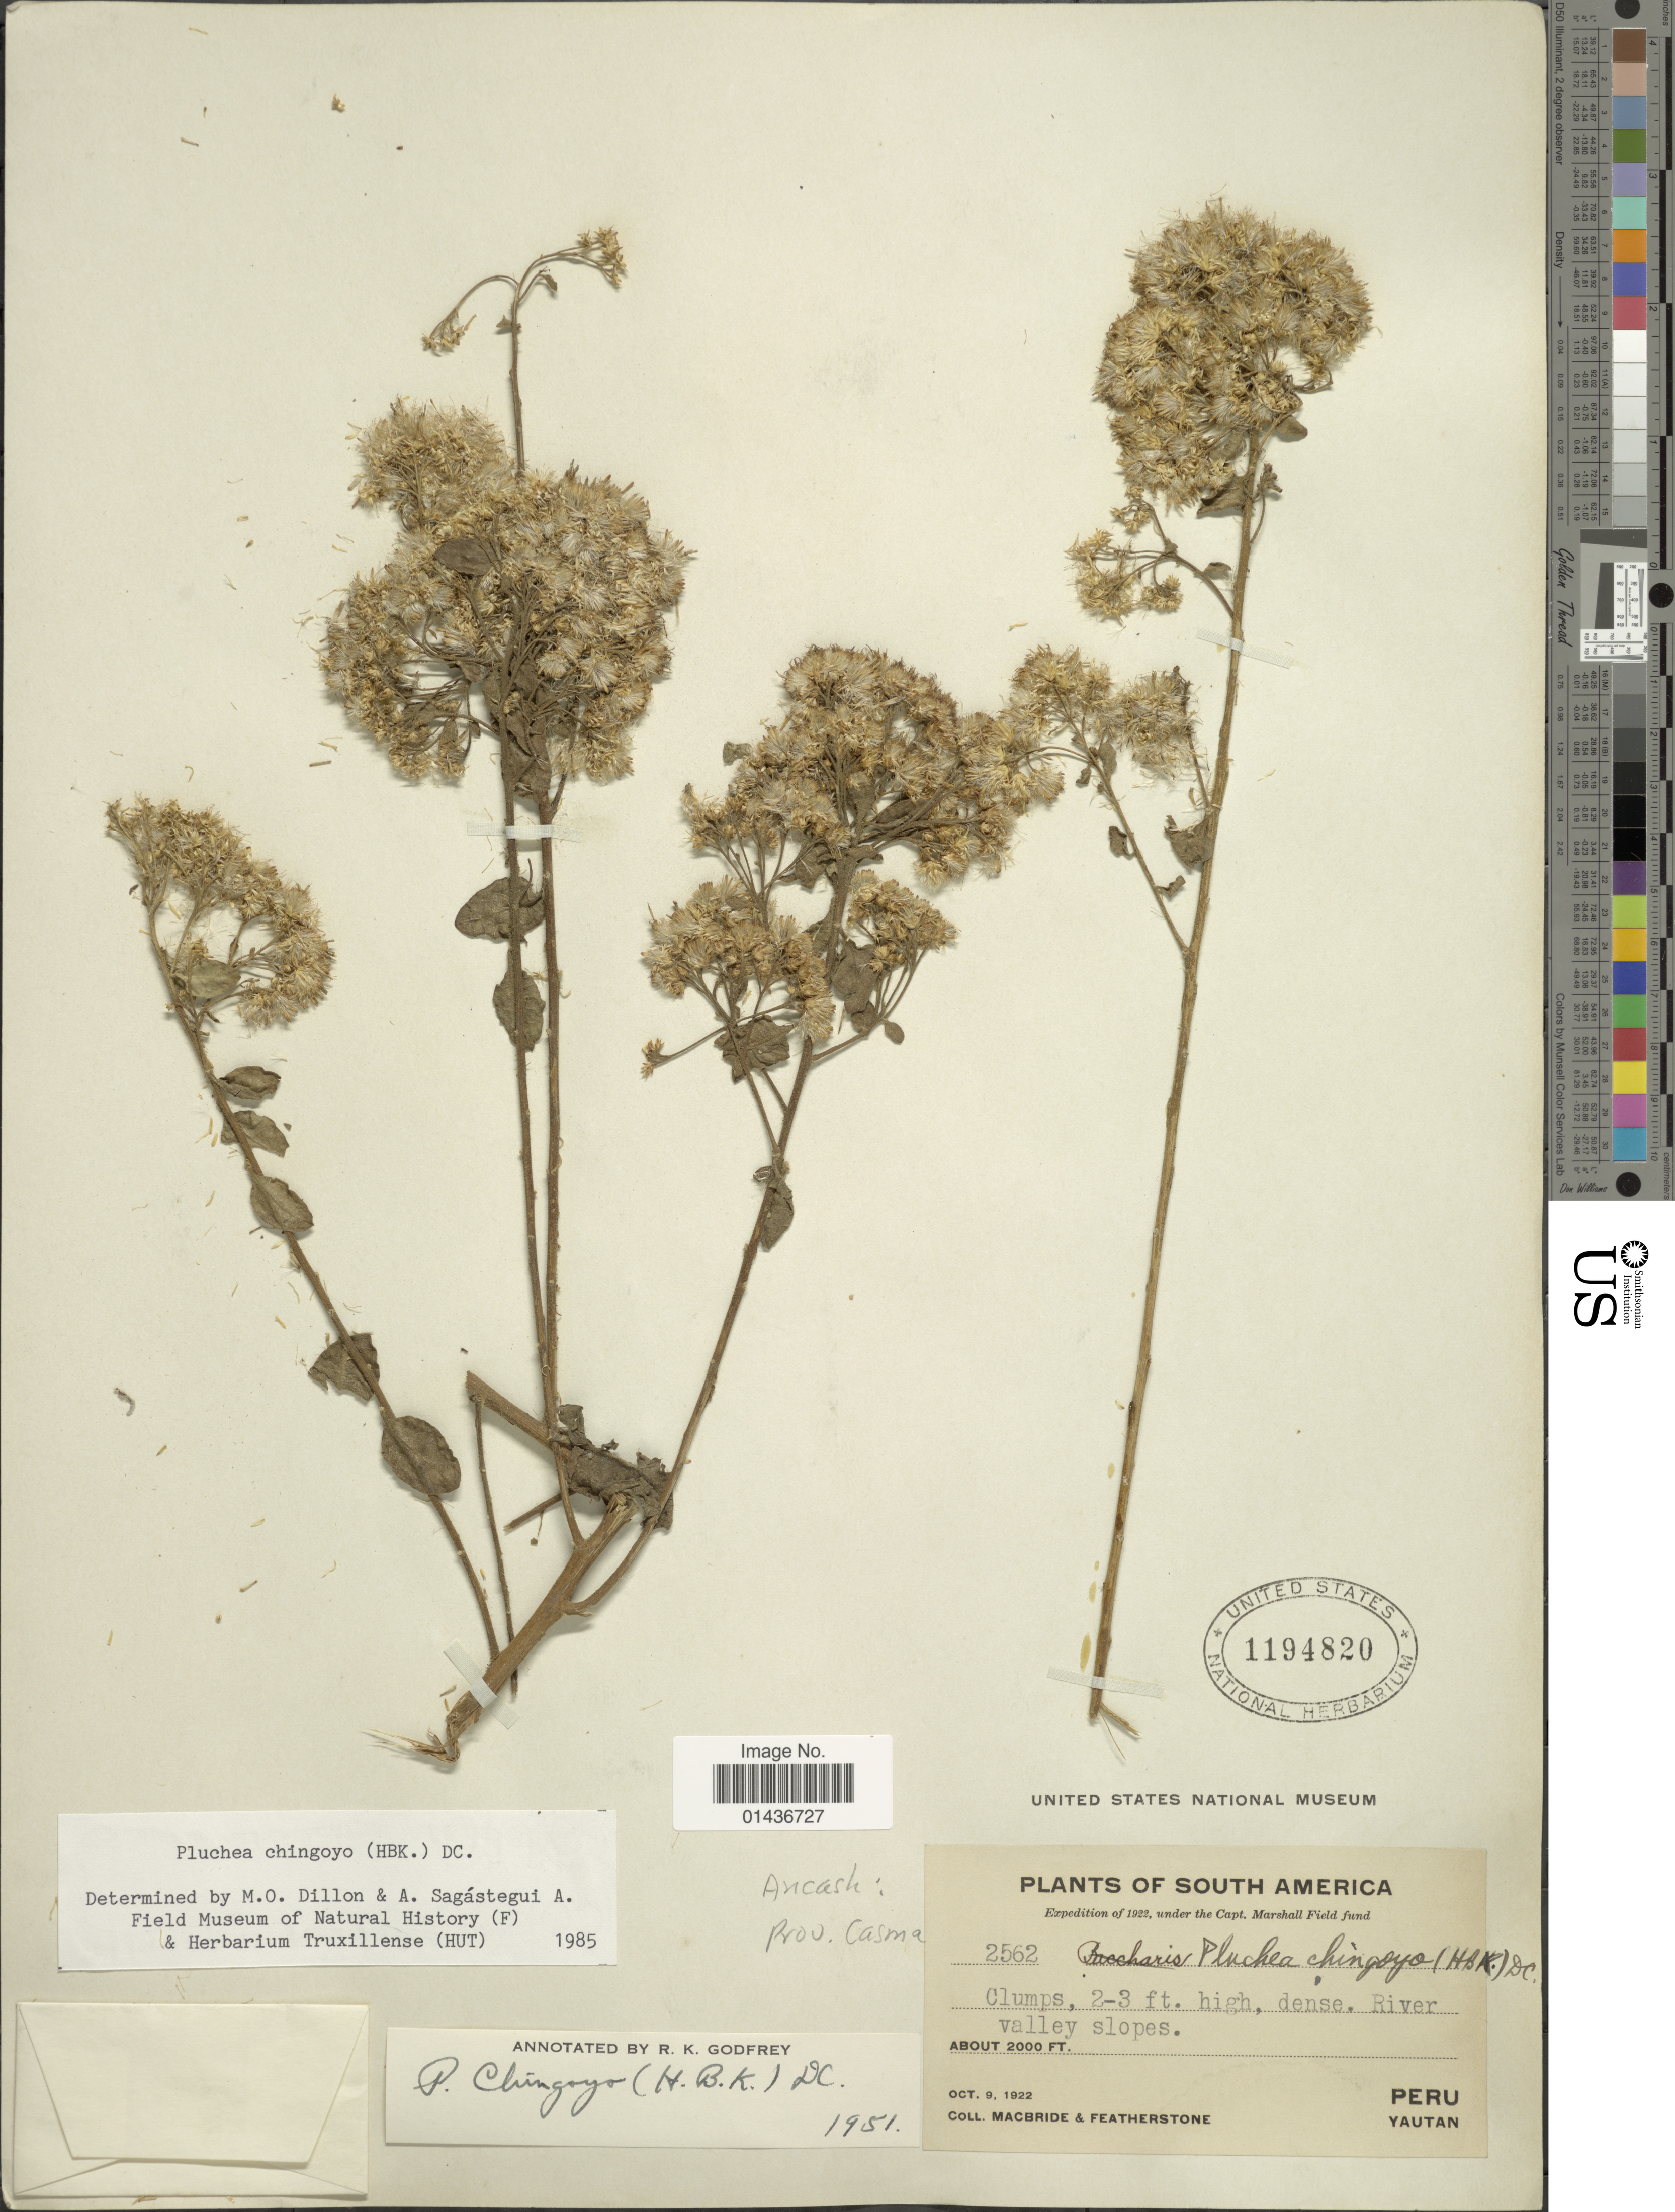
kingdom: Plantae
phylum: Tracheophyta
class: Magnoliopsida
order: Asterales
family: Asteraceae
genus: Pluchea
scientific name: Pluchea chingoyo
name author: DC.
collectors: J. F. Macbride & -. Featherstone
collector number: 2562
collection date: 1922-10-09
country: Peru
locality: Yautan, River Valley slopes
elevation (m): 610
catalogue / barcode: US 1194820